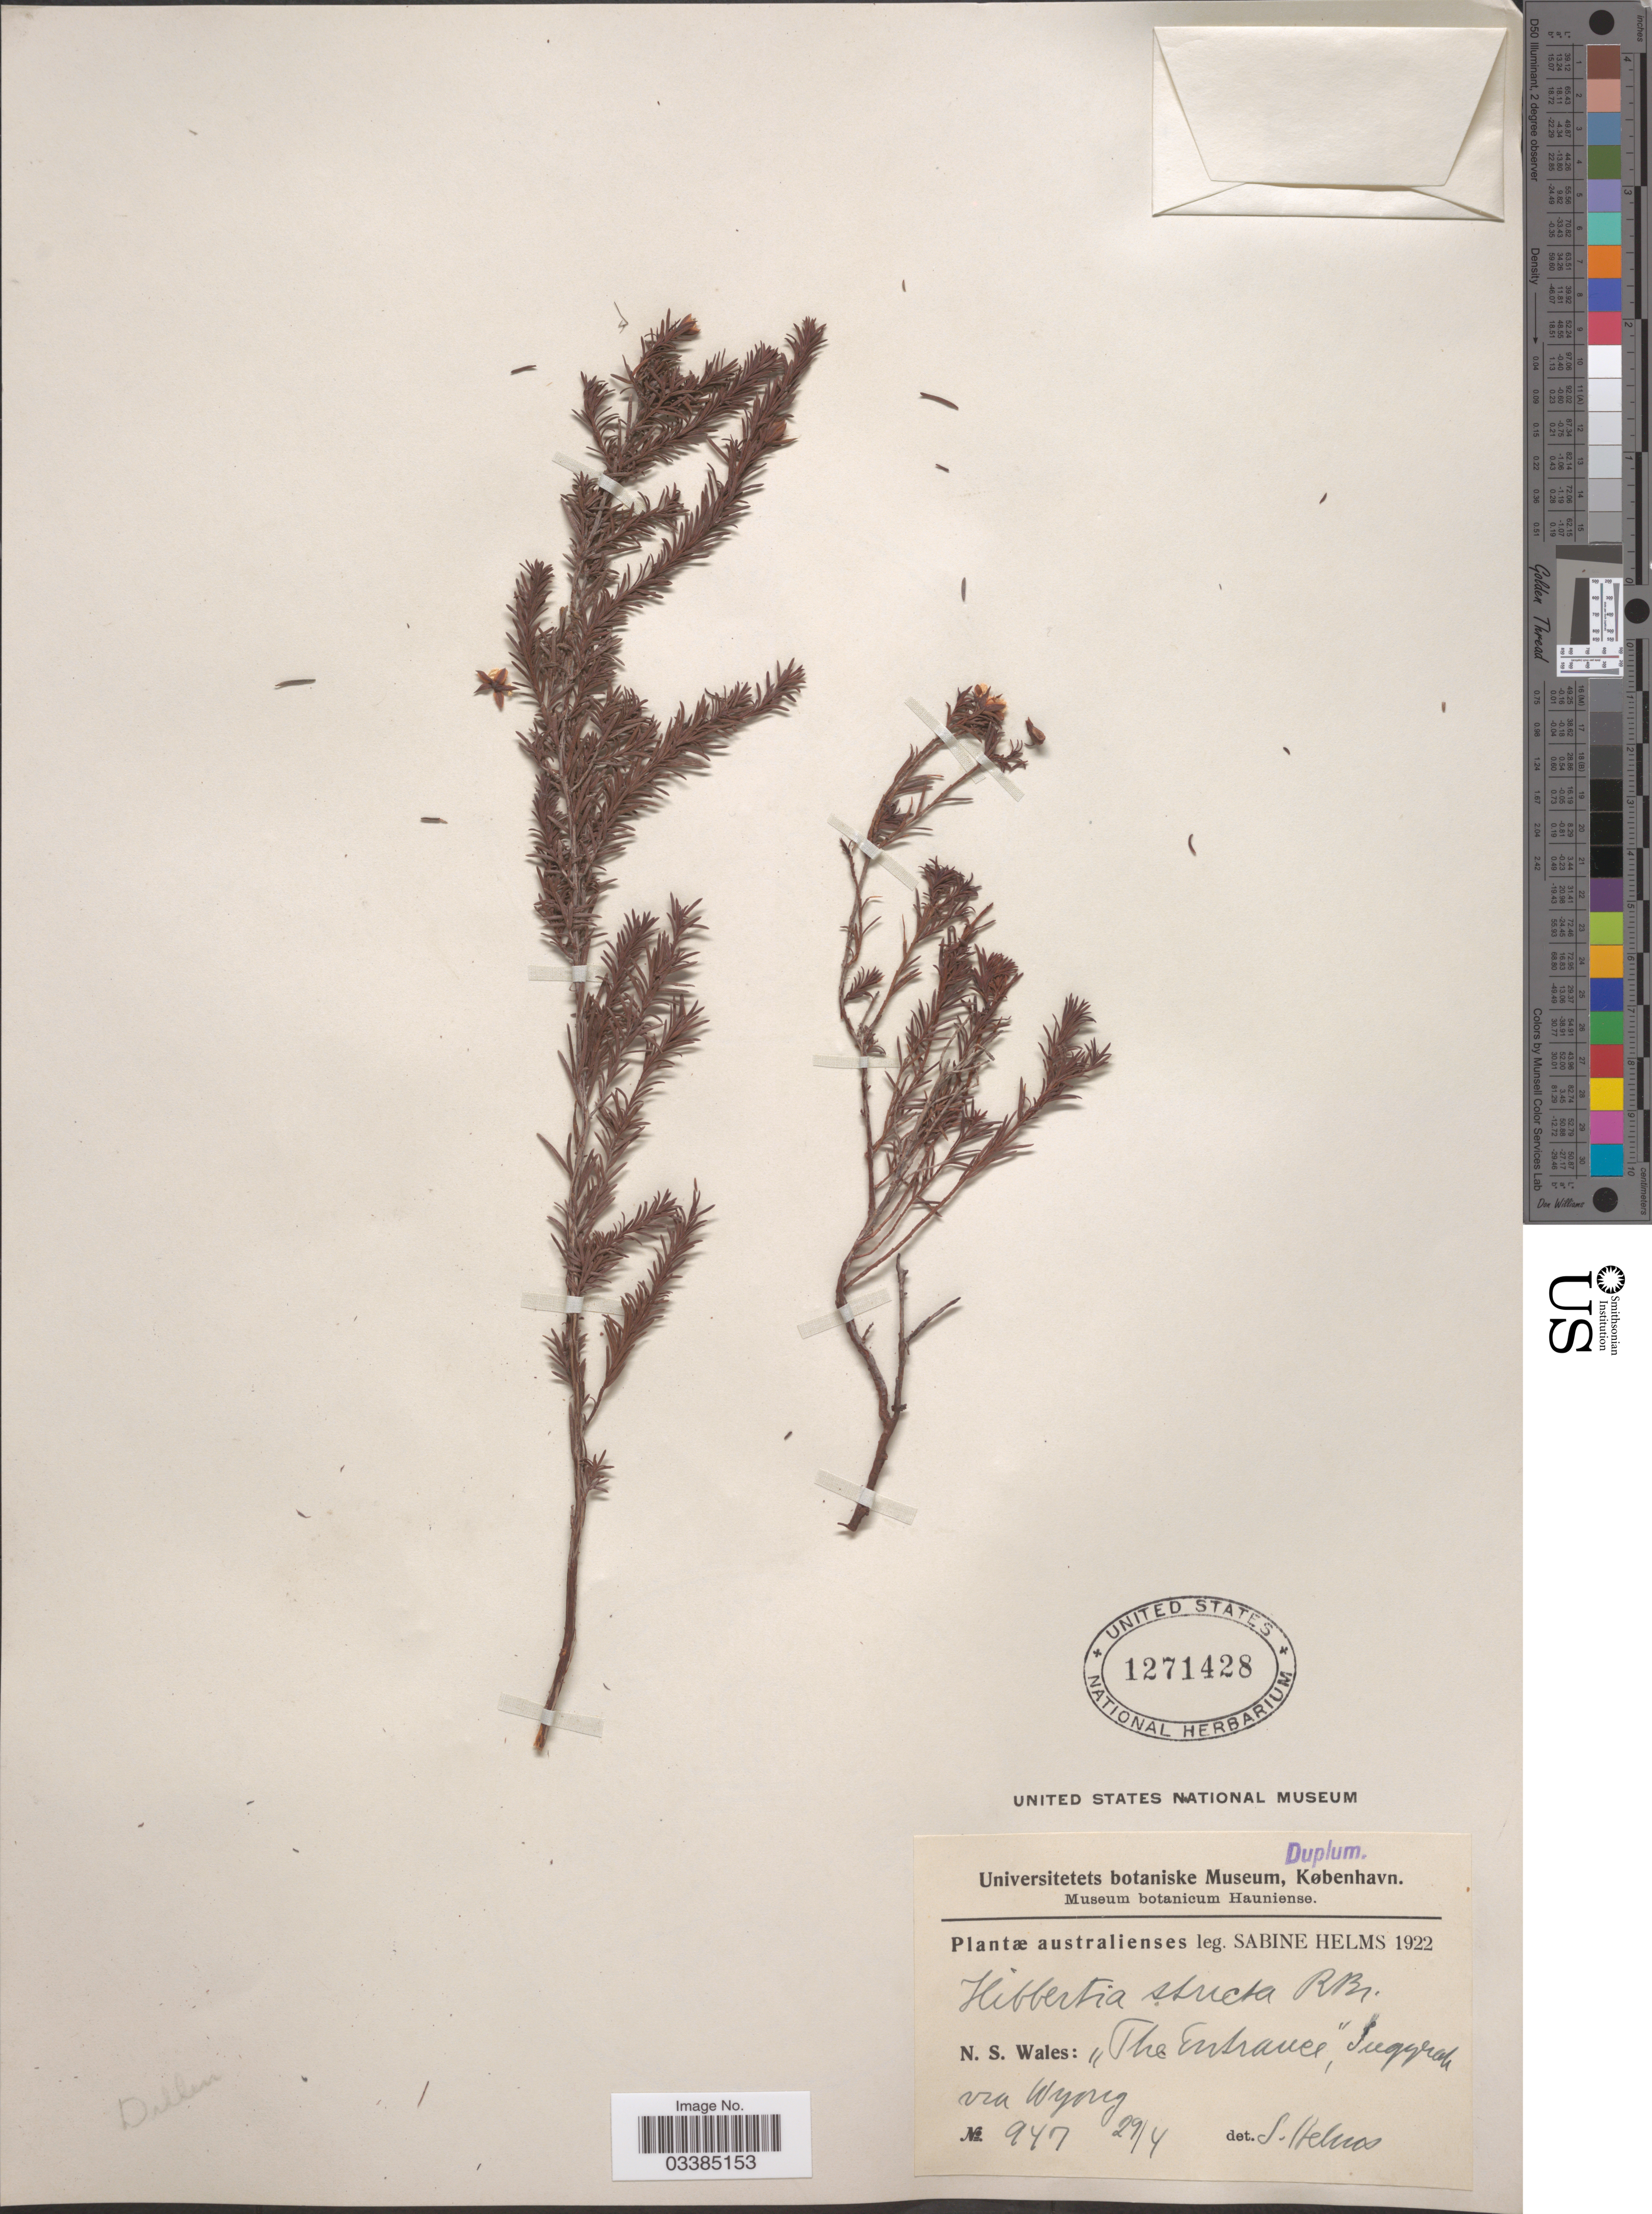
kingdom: Plantae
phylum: Tracheophyta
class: Magnoliopsida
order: Dilleniales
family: Dilleniaceae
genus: Hibbertia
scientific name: Hibbertia stricta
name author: R. Br. ex DC.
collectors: S. Helms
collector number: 947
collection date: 1922-04-29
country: Australia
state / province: New South Wales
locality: The Entrance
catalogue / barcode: US 1271428